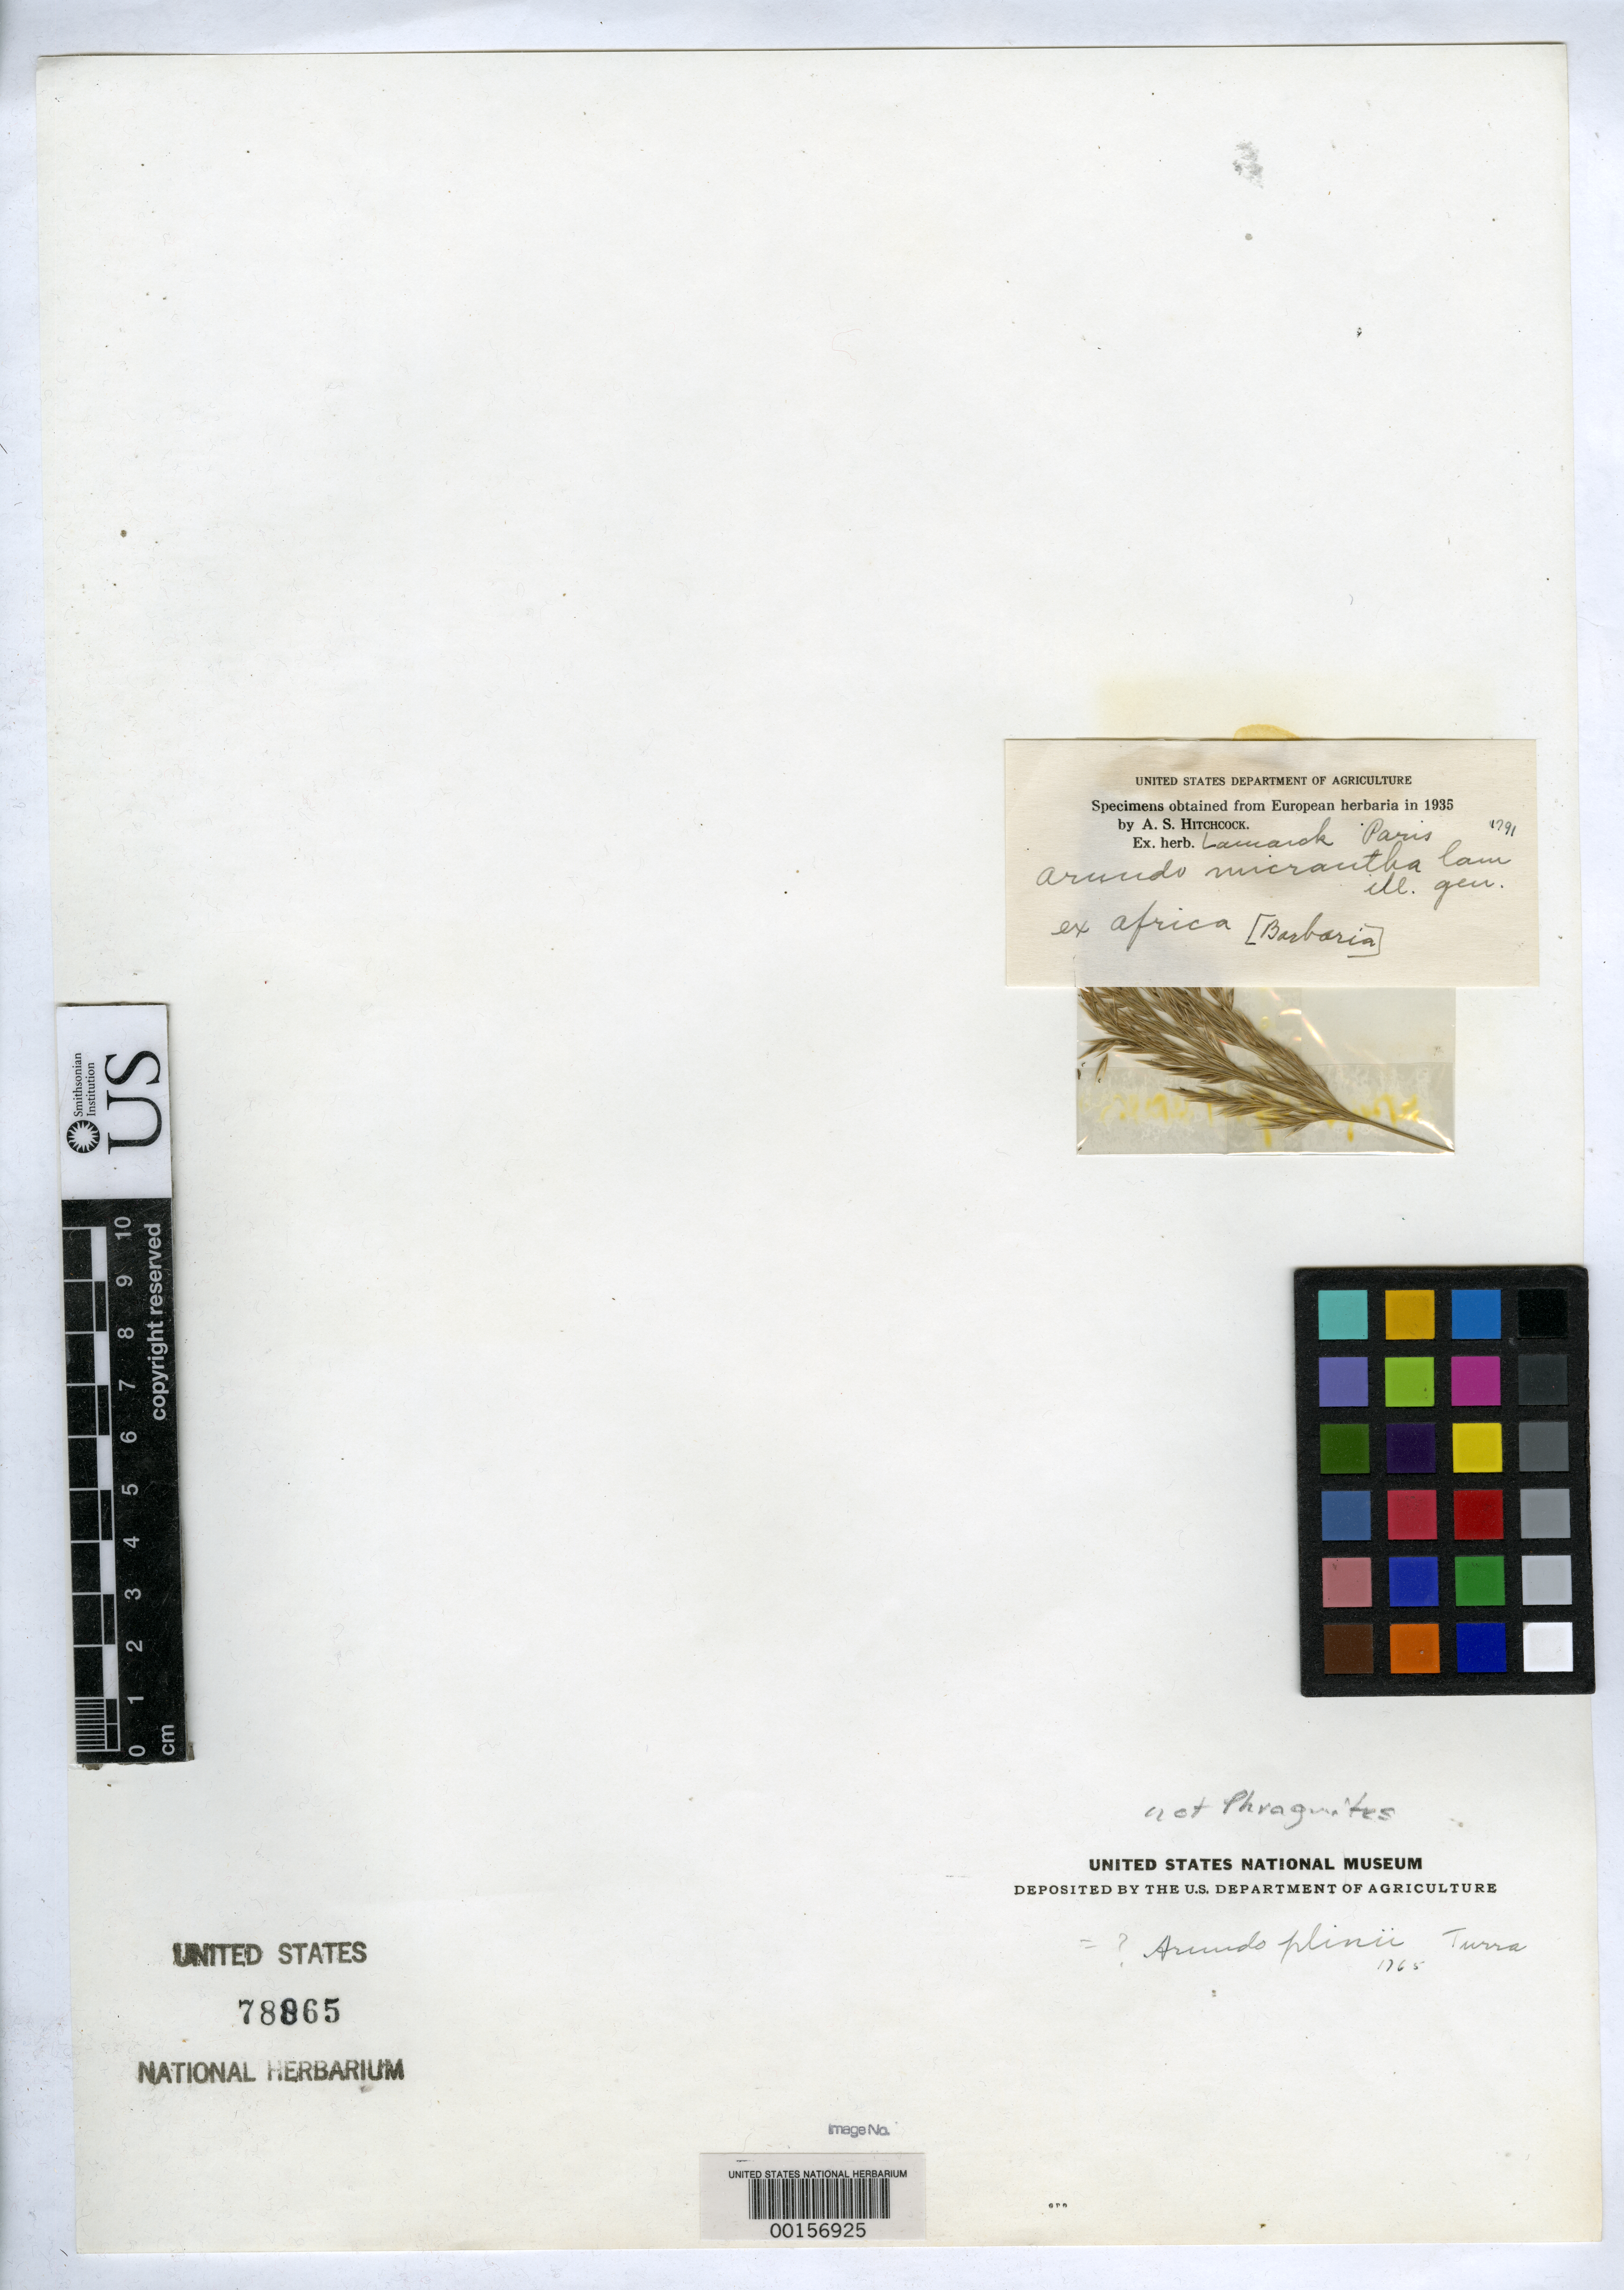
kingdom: Plantae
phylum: Tracheophyta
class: Liliopsida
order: Poales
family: Poaceae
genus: Arundo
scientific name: Arundo micrantha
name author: Lam.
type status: Isotype Fragment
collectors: D. Desfontaines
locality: Barbaria.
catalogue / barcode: US 78865